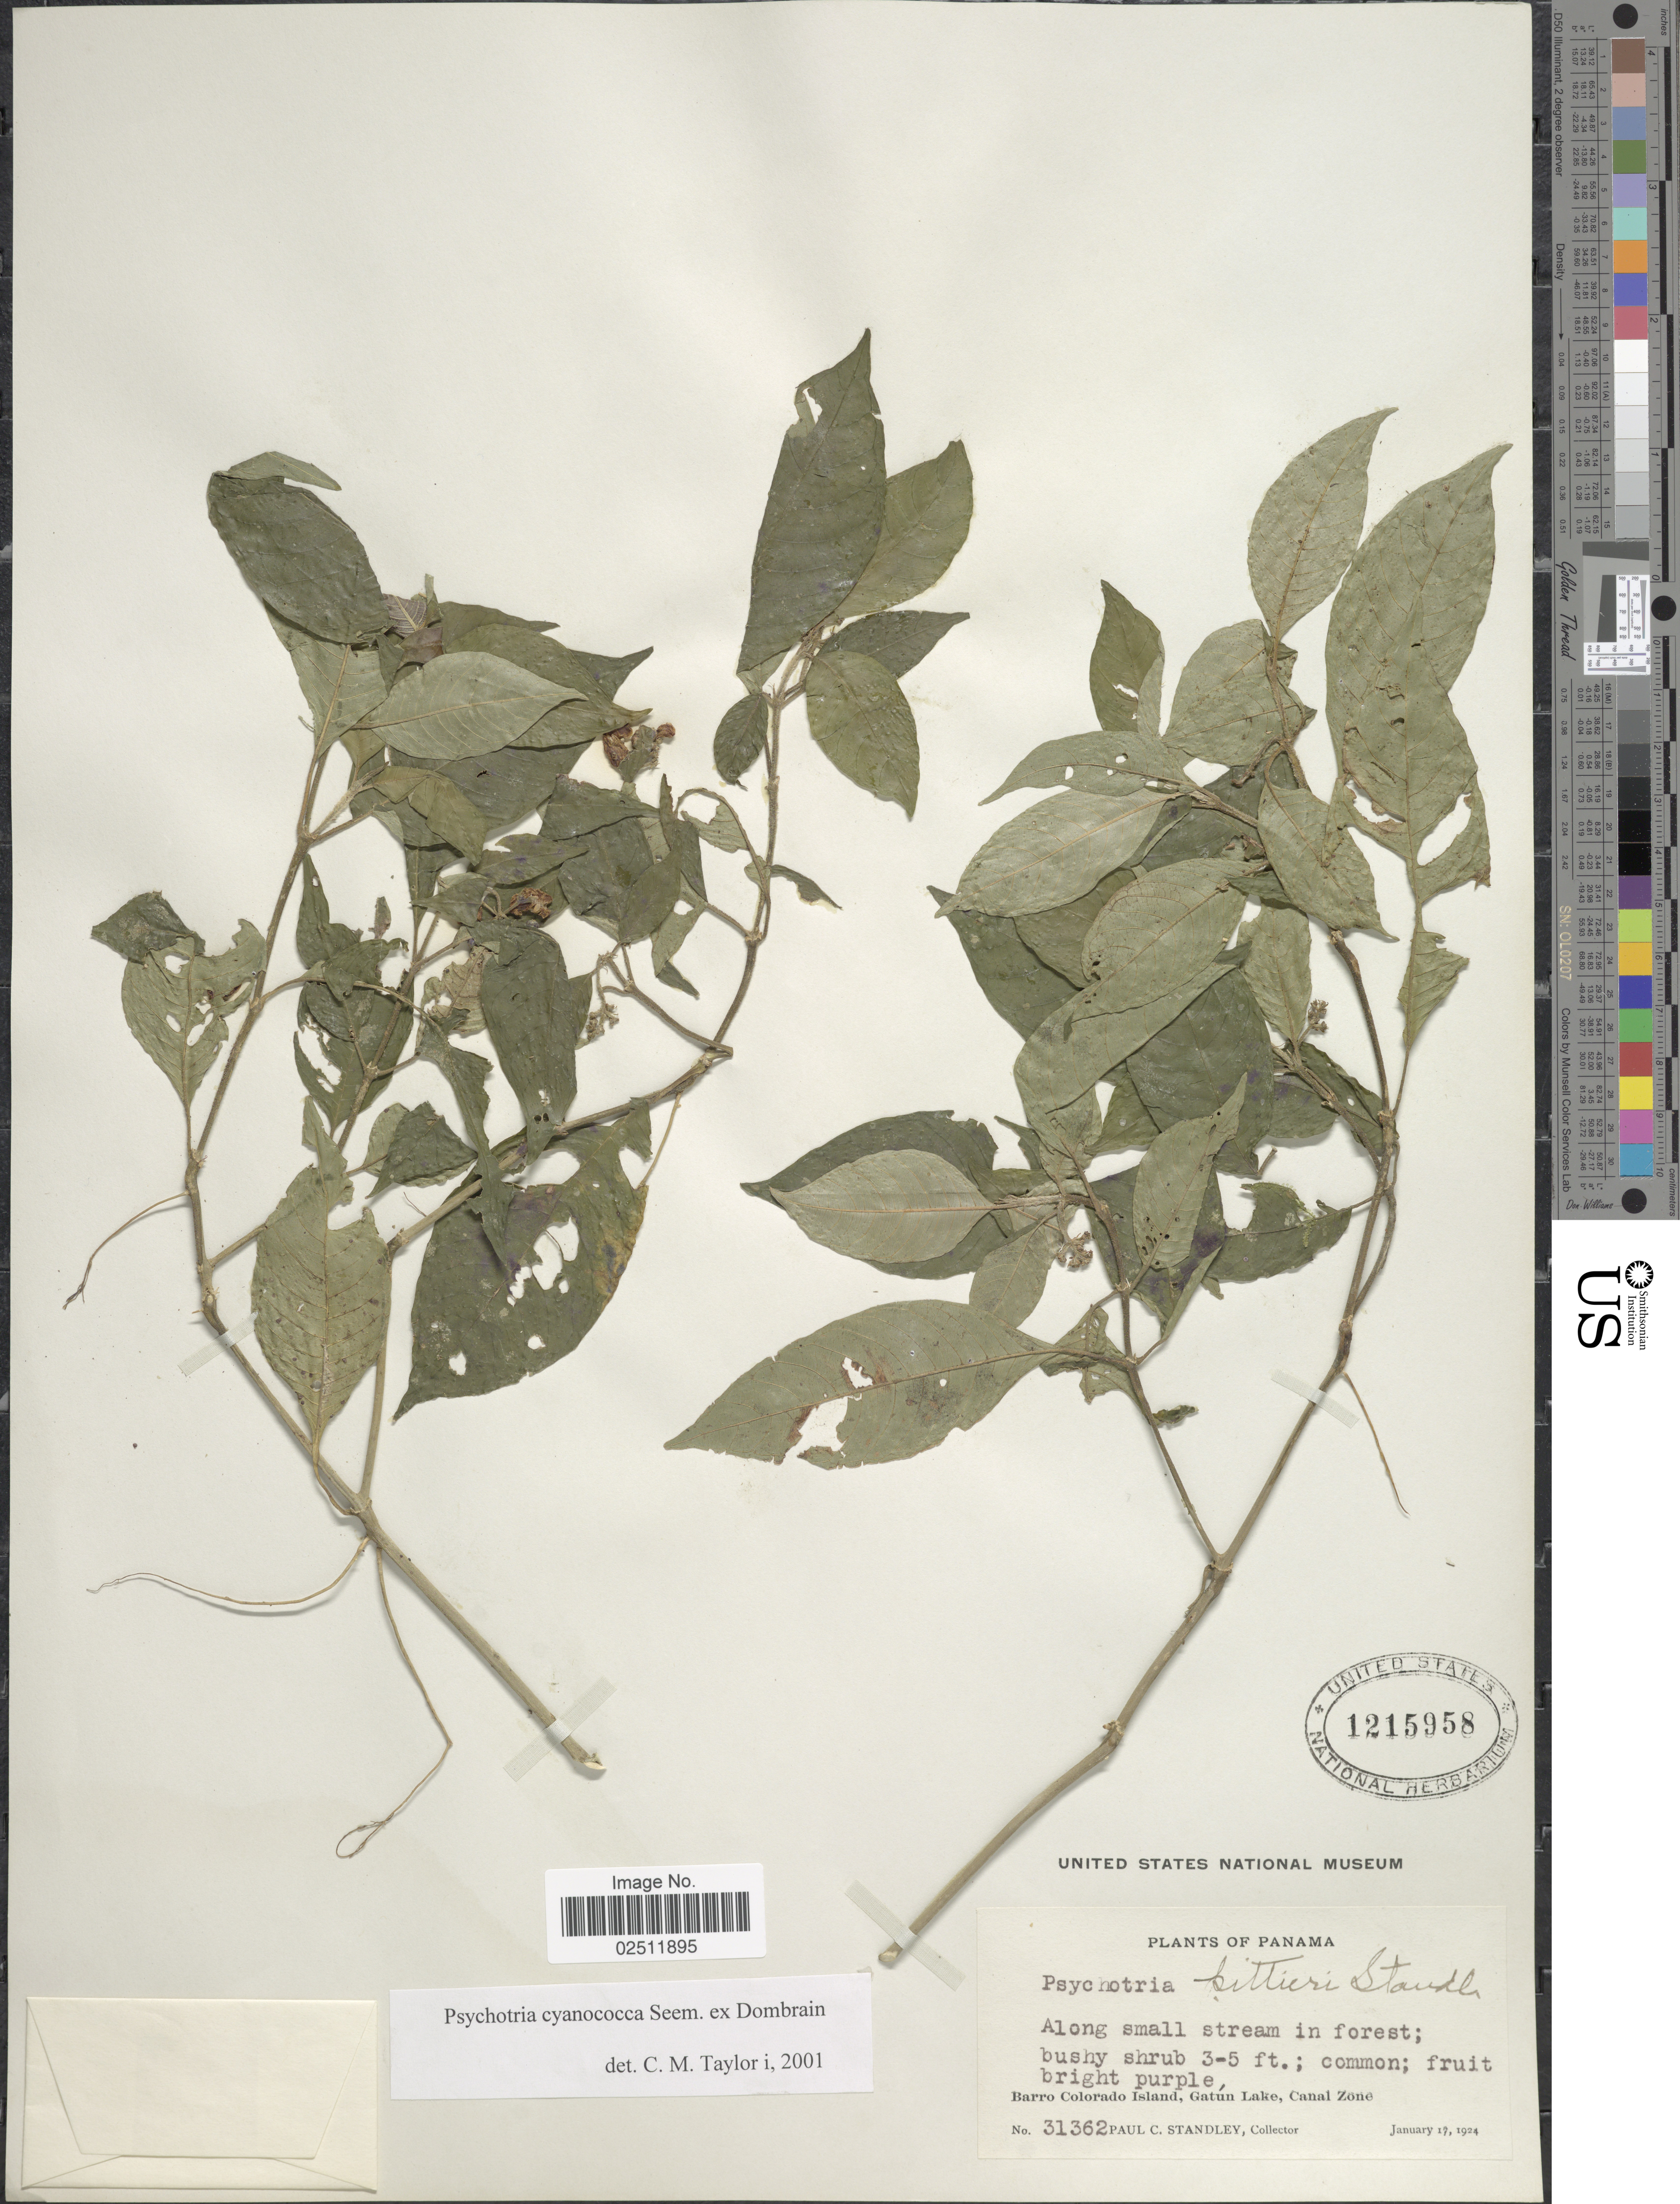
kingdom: Plantae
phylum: Tracheophyta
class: Magnoliopsida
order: Gentianales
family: Rubiaceae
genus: Psychotria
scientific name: Psychotria cyanococca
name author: Seem. ex Dombrain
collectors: P. C. Standley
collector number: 31362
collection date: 1924-01-17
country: Panama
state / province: Panamá Oeste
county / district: Canal Zone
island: Barro Colorado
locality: Along small stream in forest. Barro Colorado Island, Gatun Lake, Canal Zone.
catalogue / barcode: US 1215958